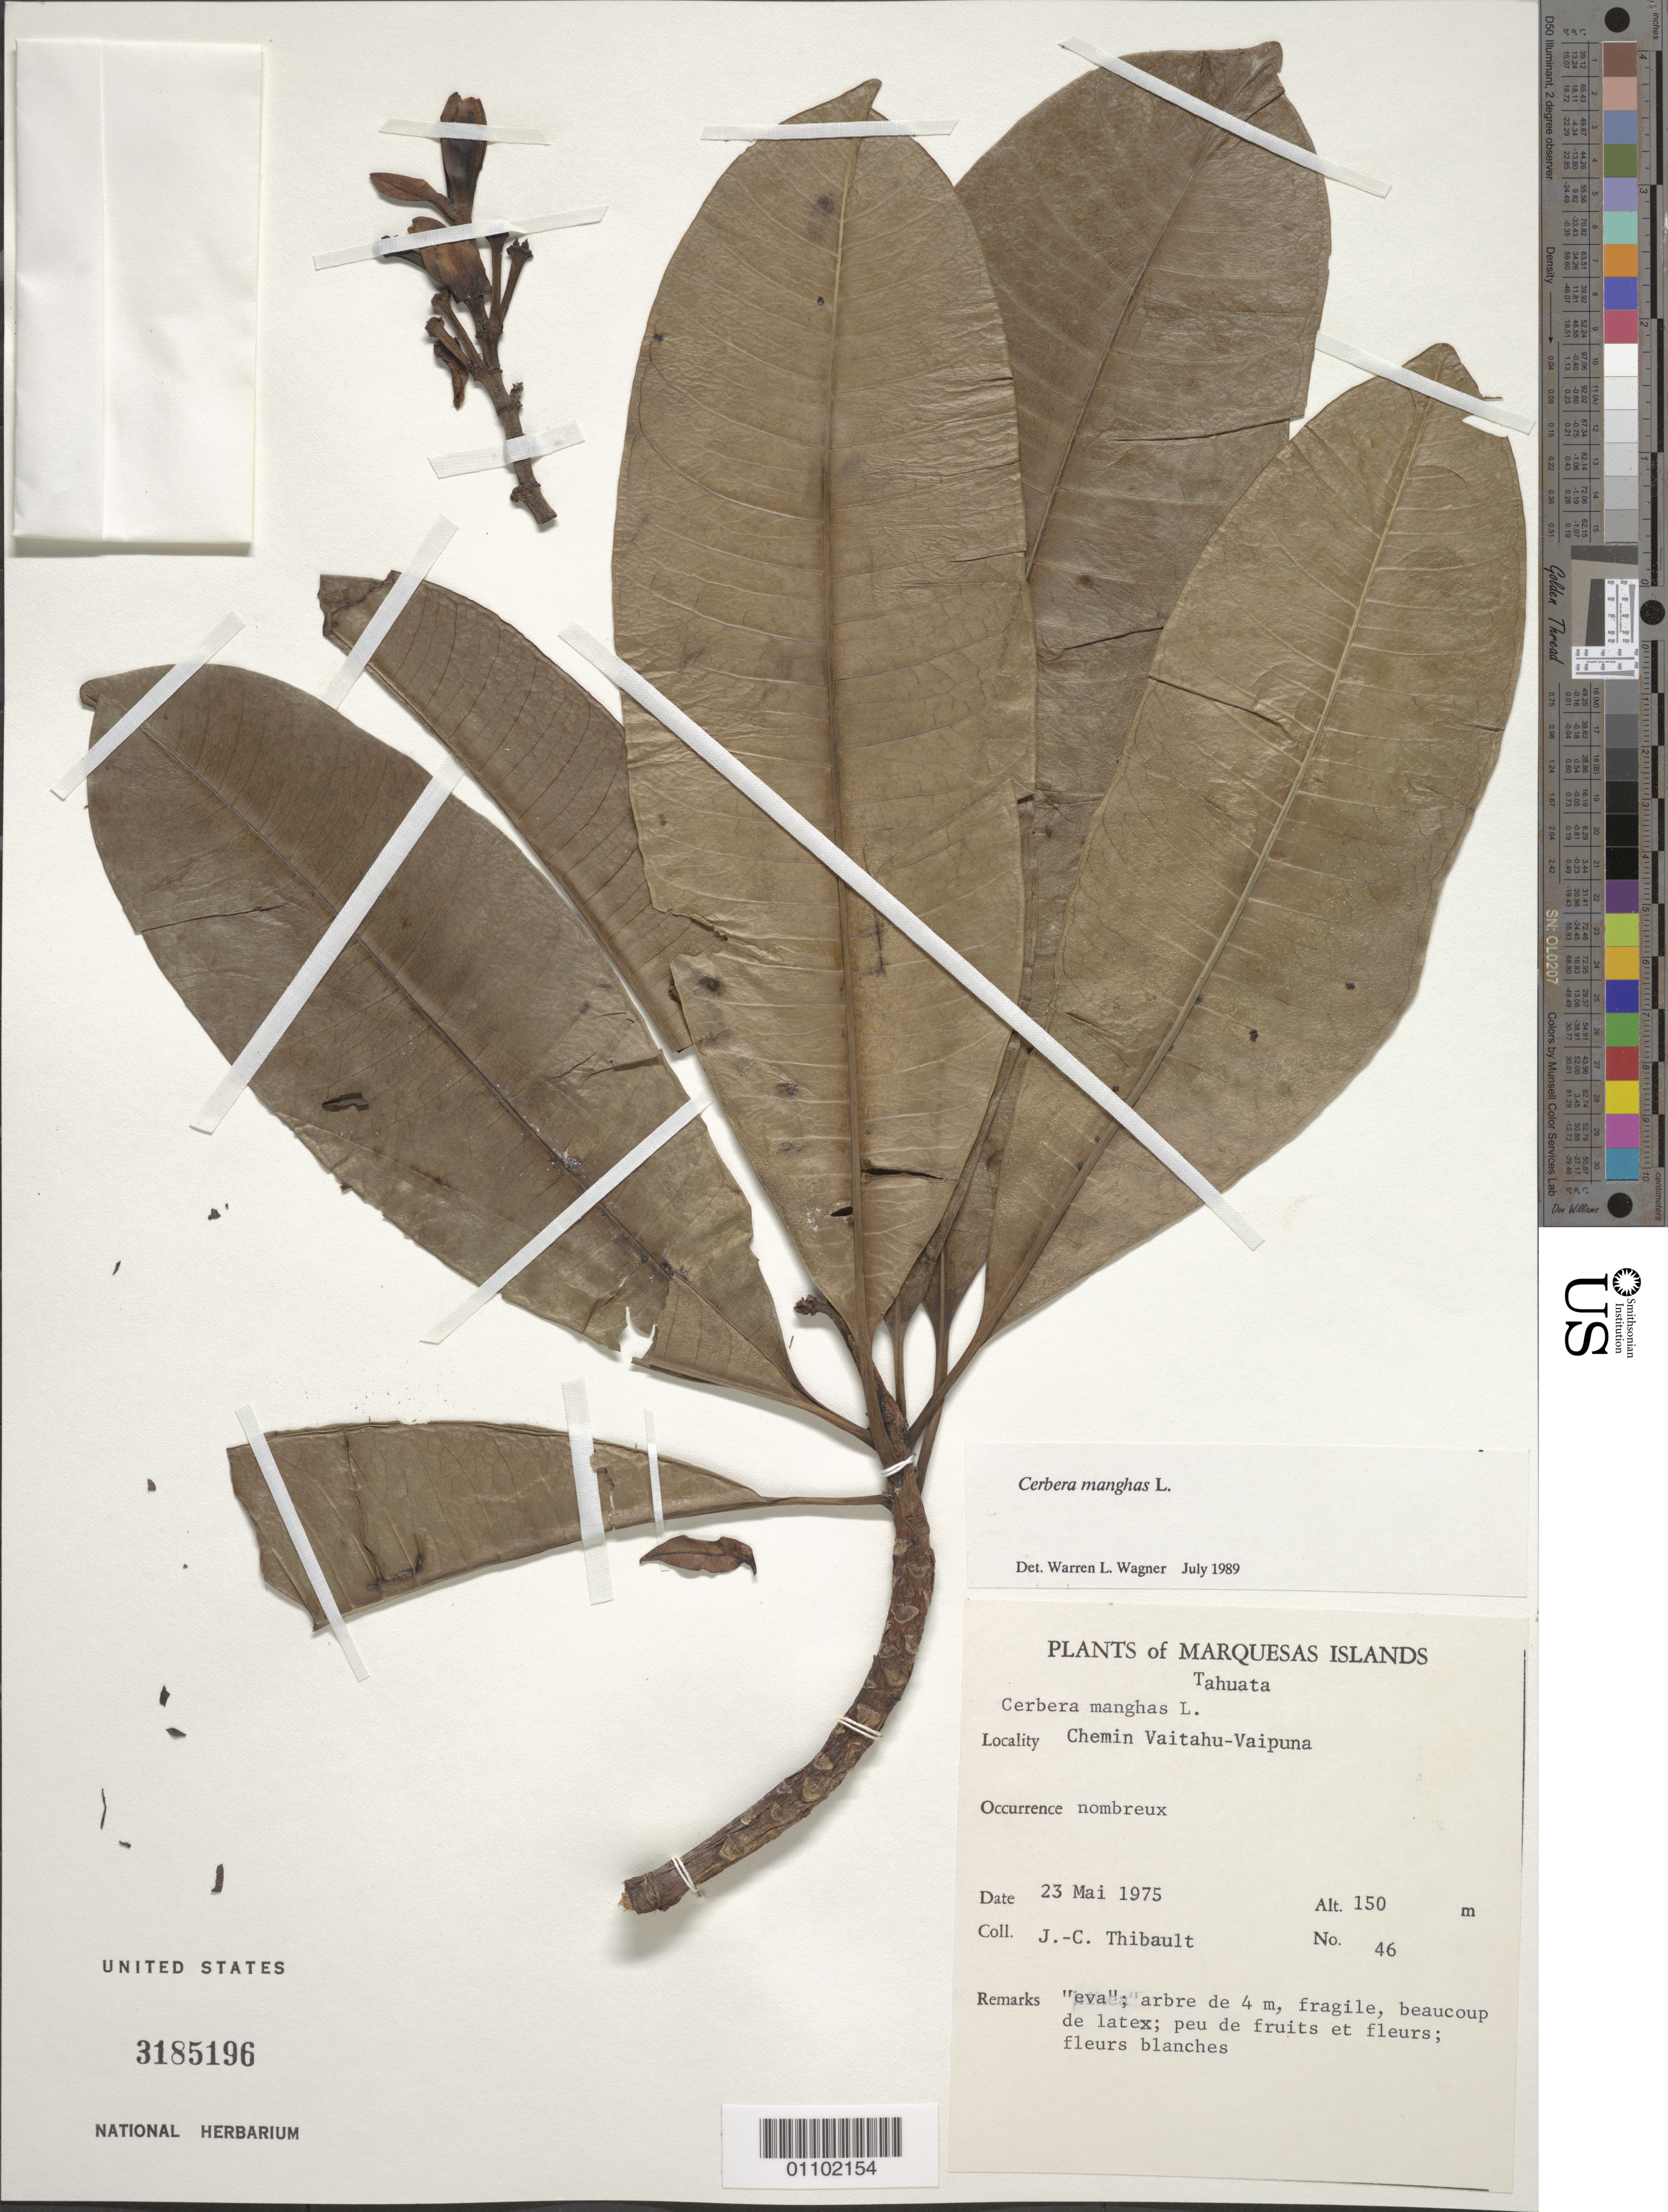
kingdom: Plantae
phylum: Tracheophyta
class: Magnoliopsida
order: Gentianales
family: Apocynaceae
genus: Cerbera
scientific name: Cerbera manghas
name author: L.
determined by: Wagner, W. L., (BOT), Smithsonian Institution - National Museum of Natural History (UNITED STATES)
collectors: J. Thibault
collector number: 46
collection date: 1975-03-23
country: French Polynesia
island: Tahuata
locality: Chemin Vaitahu-Vaipuna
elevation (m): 150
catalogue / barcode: US 3185196